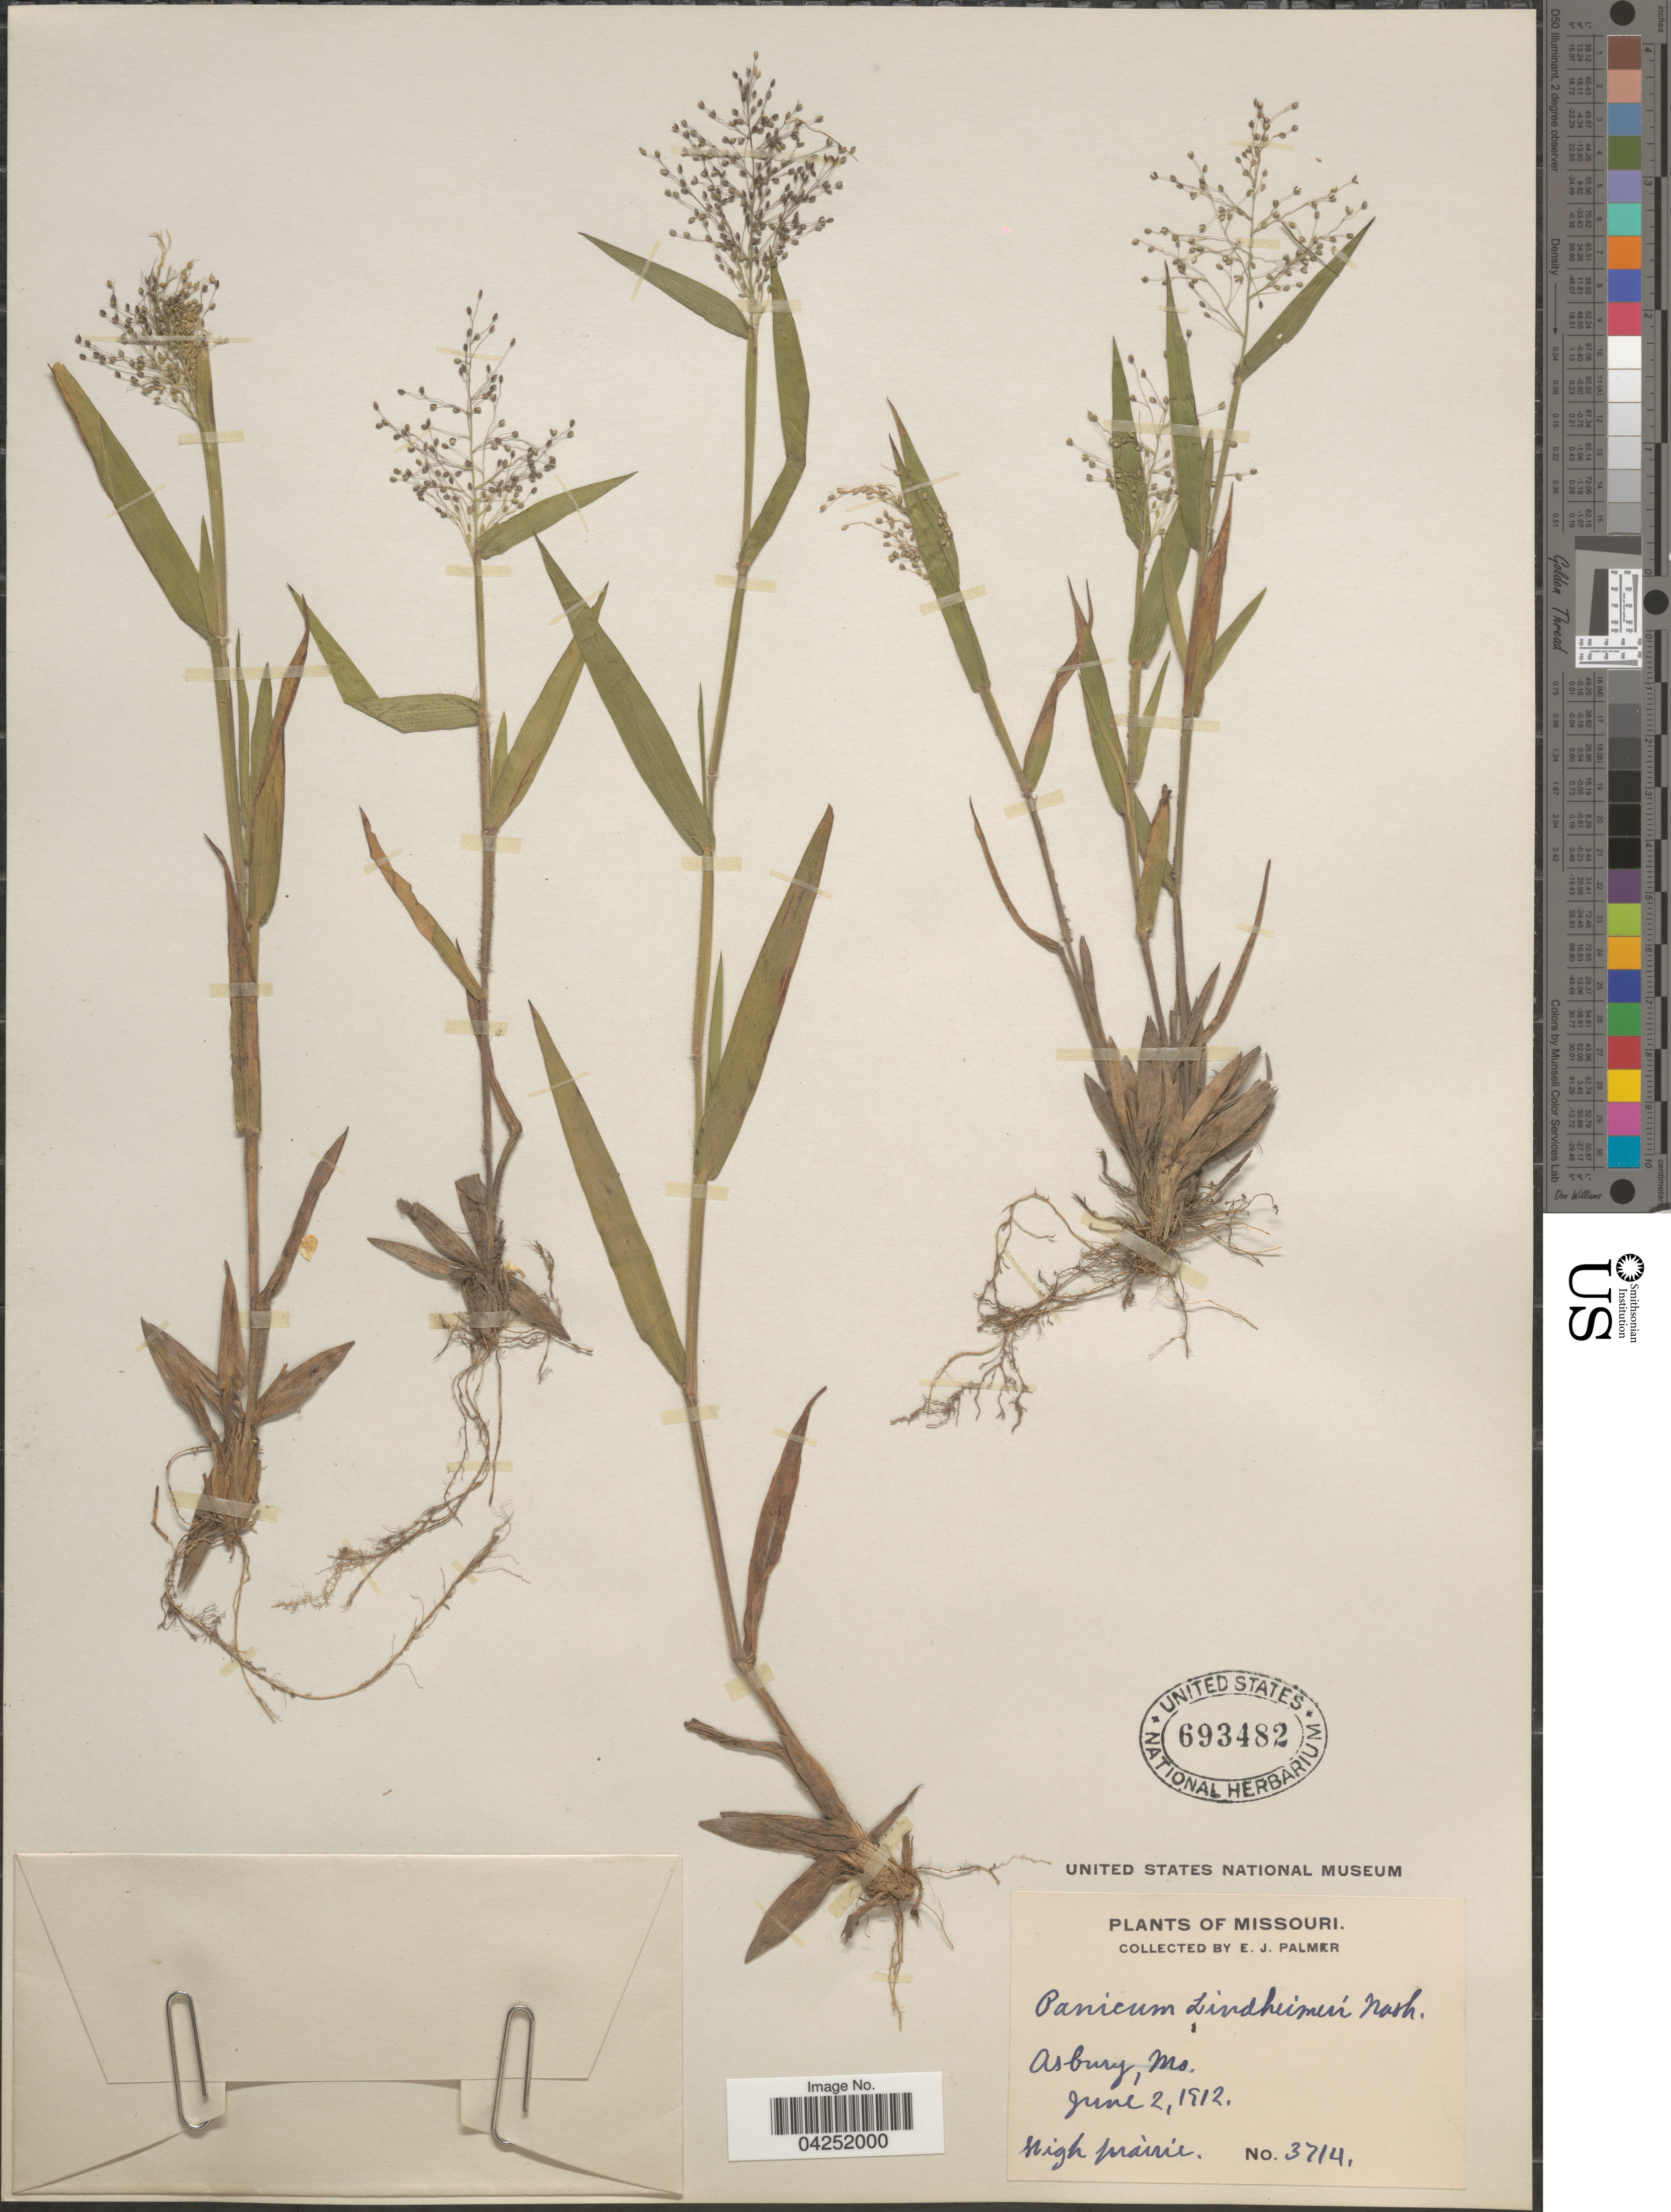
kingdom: Plantae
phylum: Tracheophyta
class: Liliopsida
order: Poales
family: Poaceae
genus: Dichanthelium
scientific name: Dichanthelium acuminatum var. lindheimeri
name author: (Nash) Gould & C.A. Clark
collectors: E. J. Palmer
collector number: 3714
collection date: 1912-06-02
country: United States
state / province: Missouri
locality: Asbury. High prairie.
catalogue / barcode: US 693482